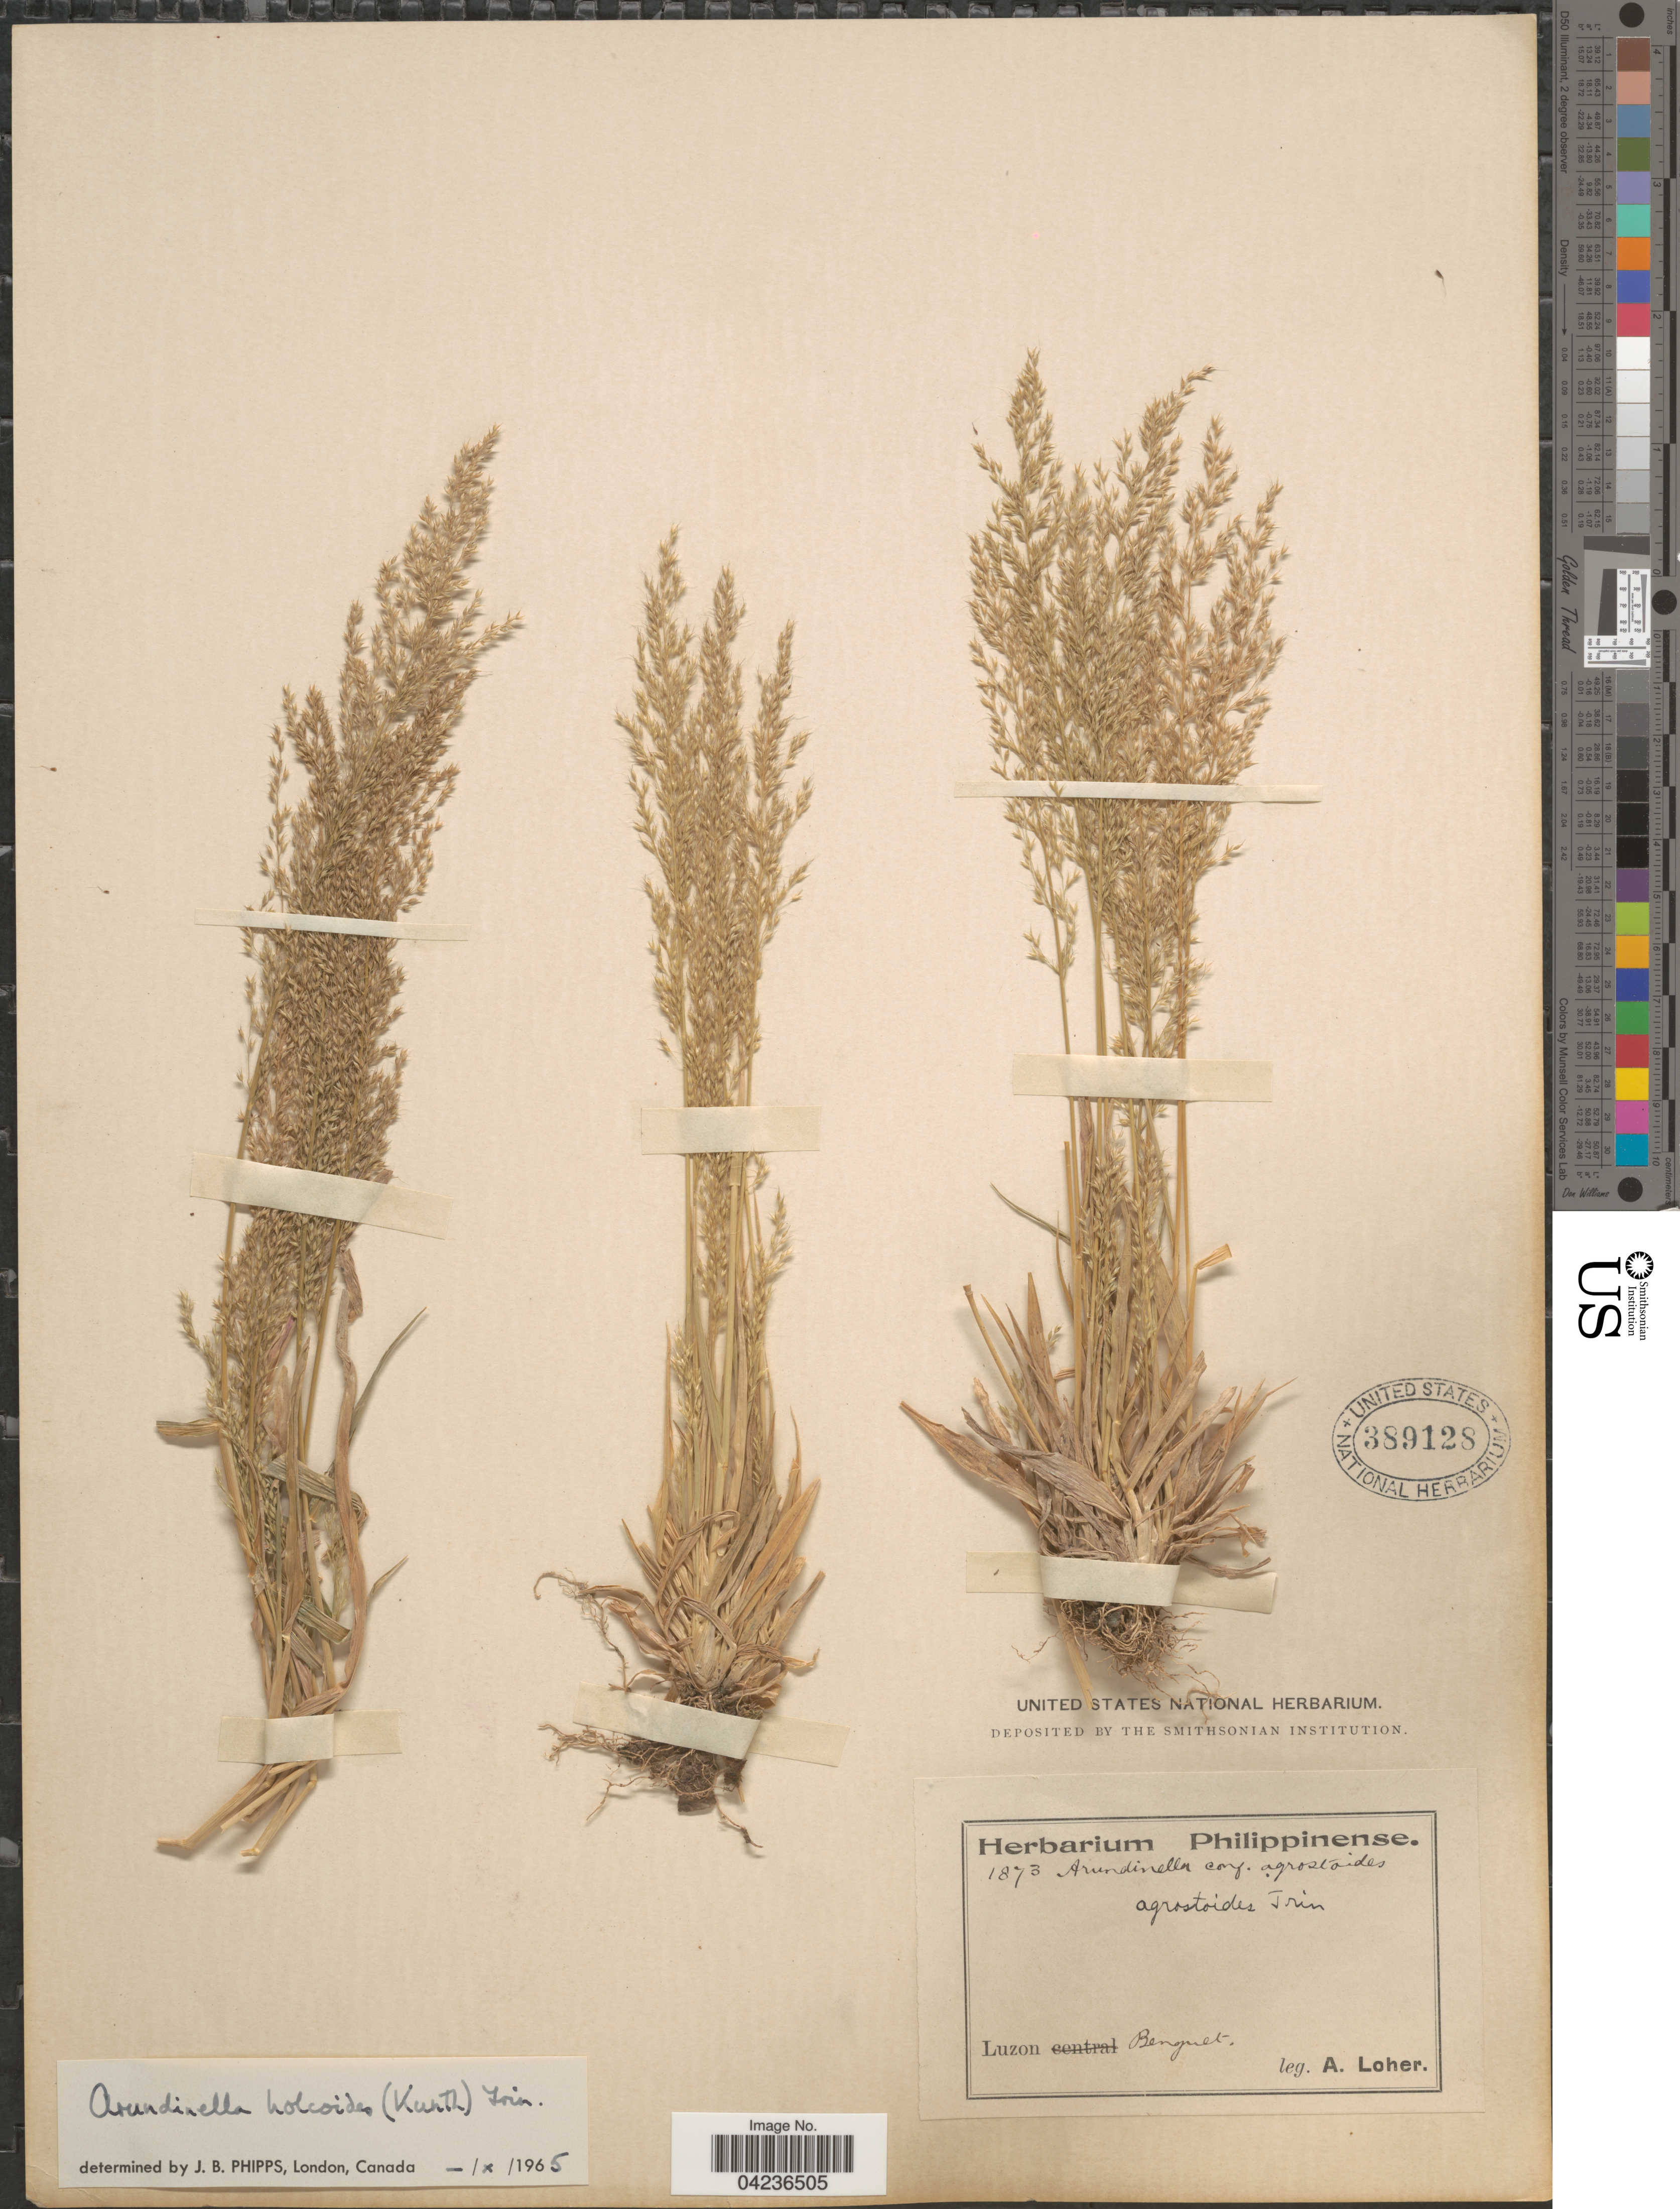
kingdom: Plantae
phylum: Tracheophyta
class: Liliopsida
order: Poales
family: Poaceae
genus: Arundinella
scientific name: Arundinella holcoides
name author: (Kunth) Trin.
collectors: A. Loher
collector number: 1873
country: Philippines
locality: Luzon, Benguet.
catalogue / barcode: US 389128